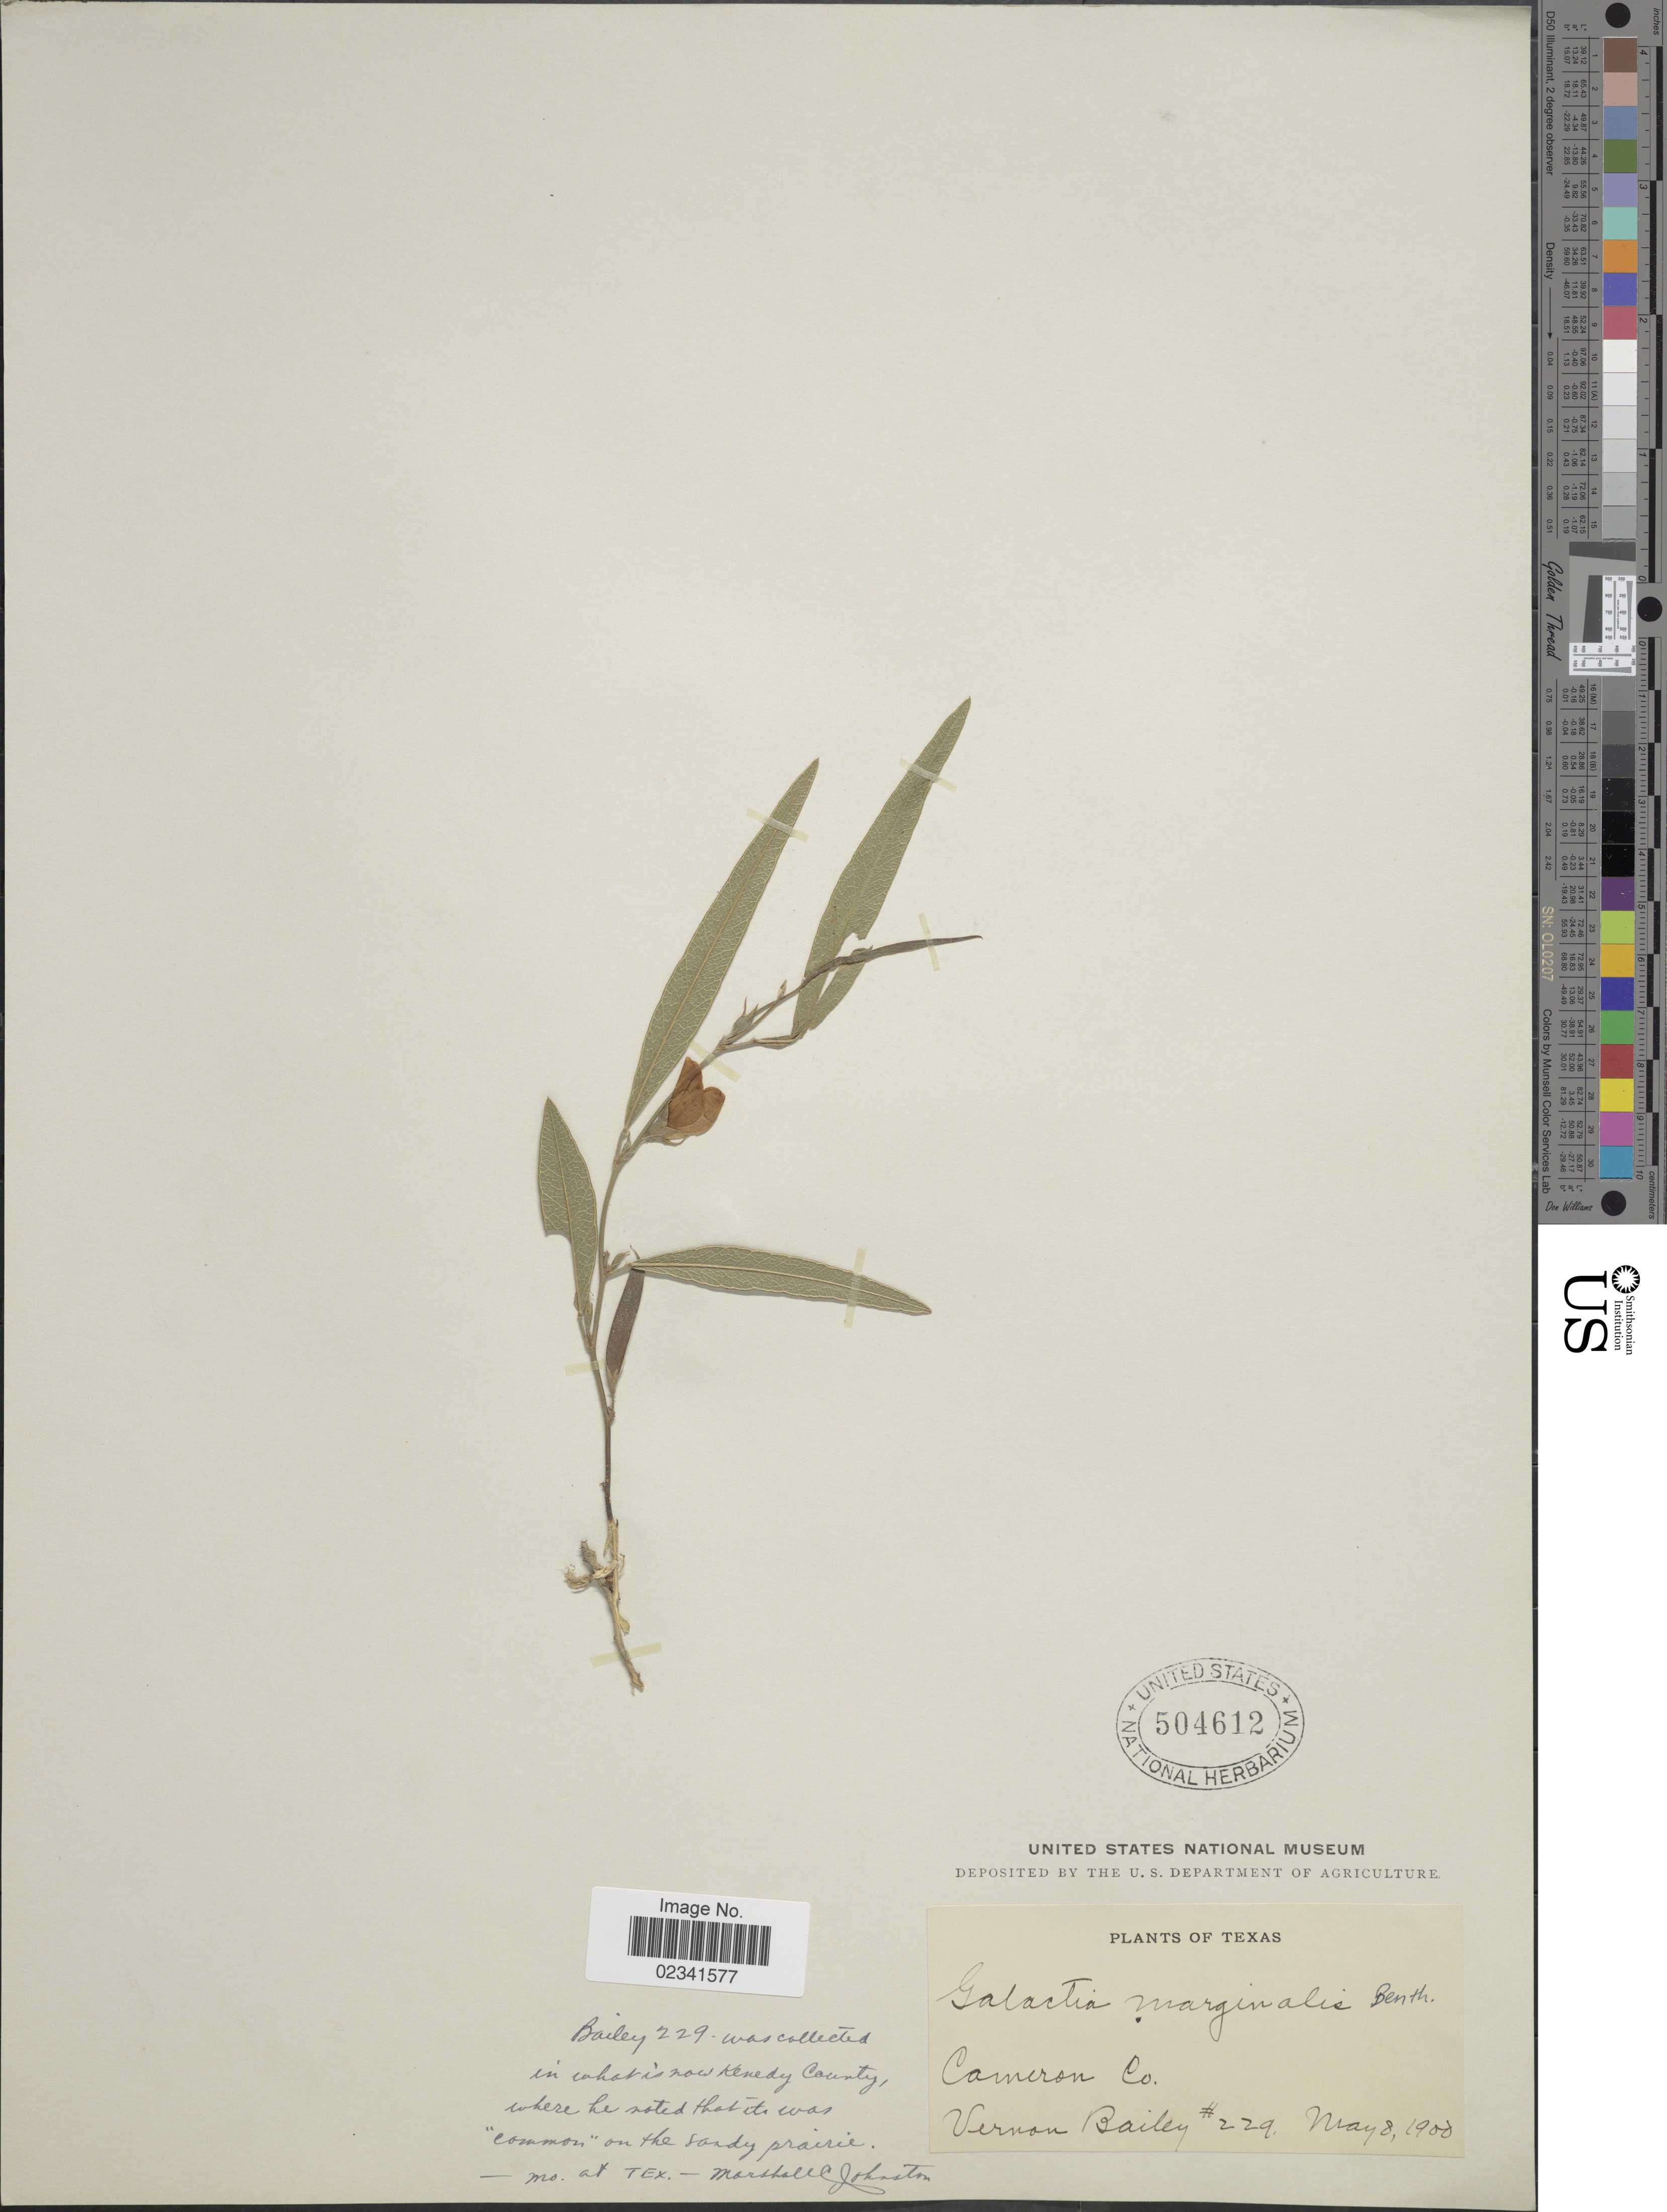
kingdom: Plantae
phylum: Tracheophyta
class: Magnoliopsida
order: Fabales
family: Fabaceae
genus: Galactia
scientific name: Galactia marginalis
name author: Benth.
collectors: V. O. Bailey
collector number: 229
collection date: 1900-05-08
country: United States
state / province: Texas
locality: Cameron Co.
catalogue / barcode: US 504612